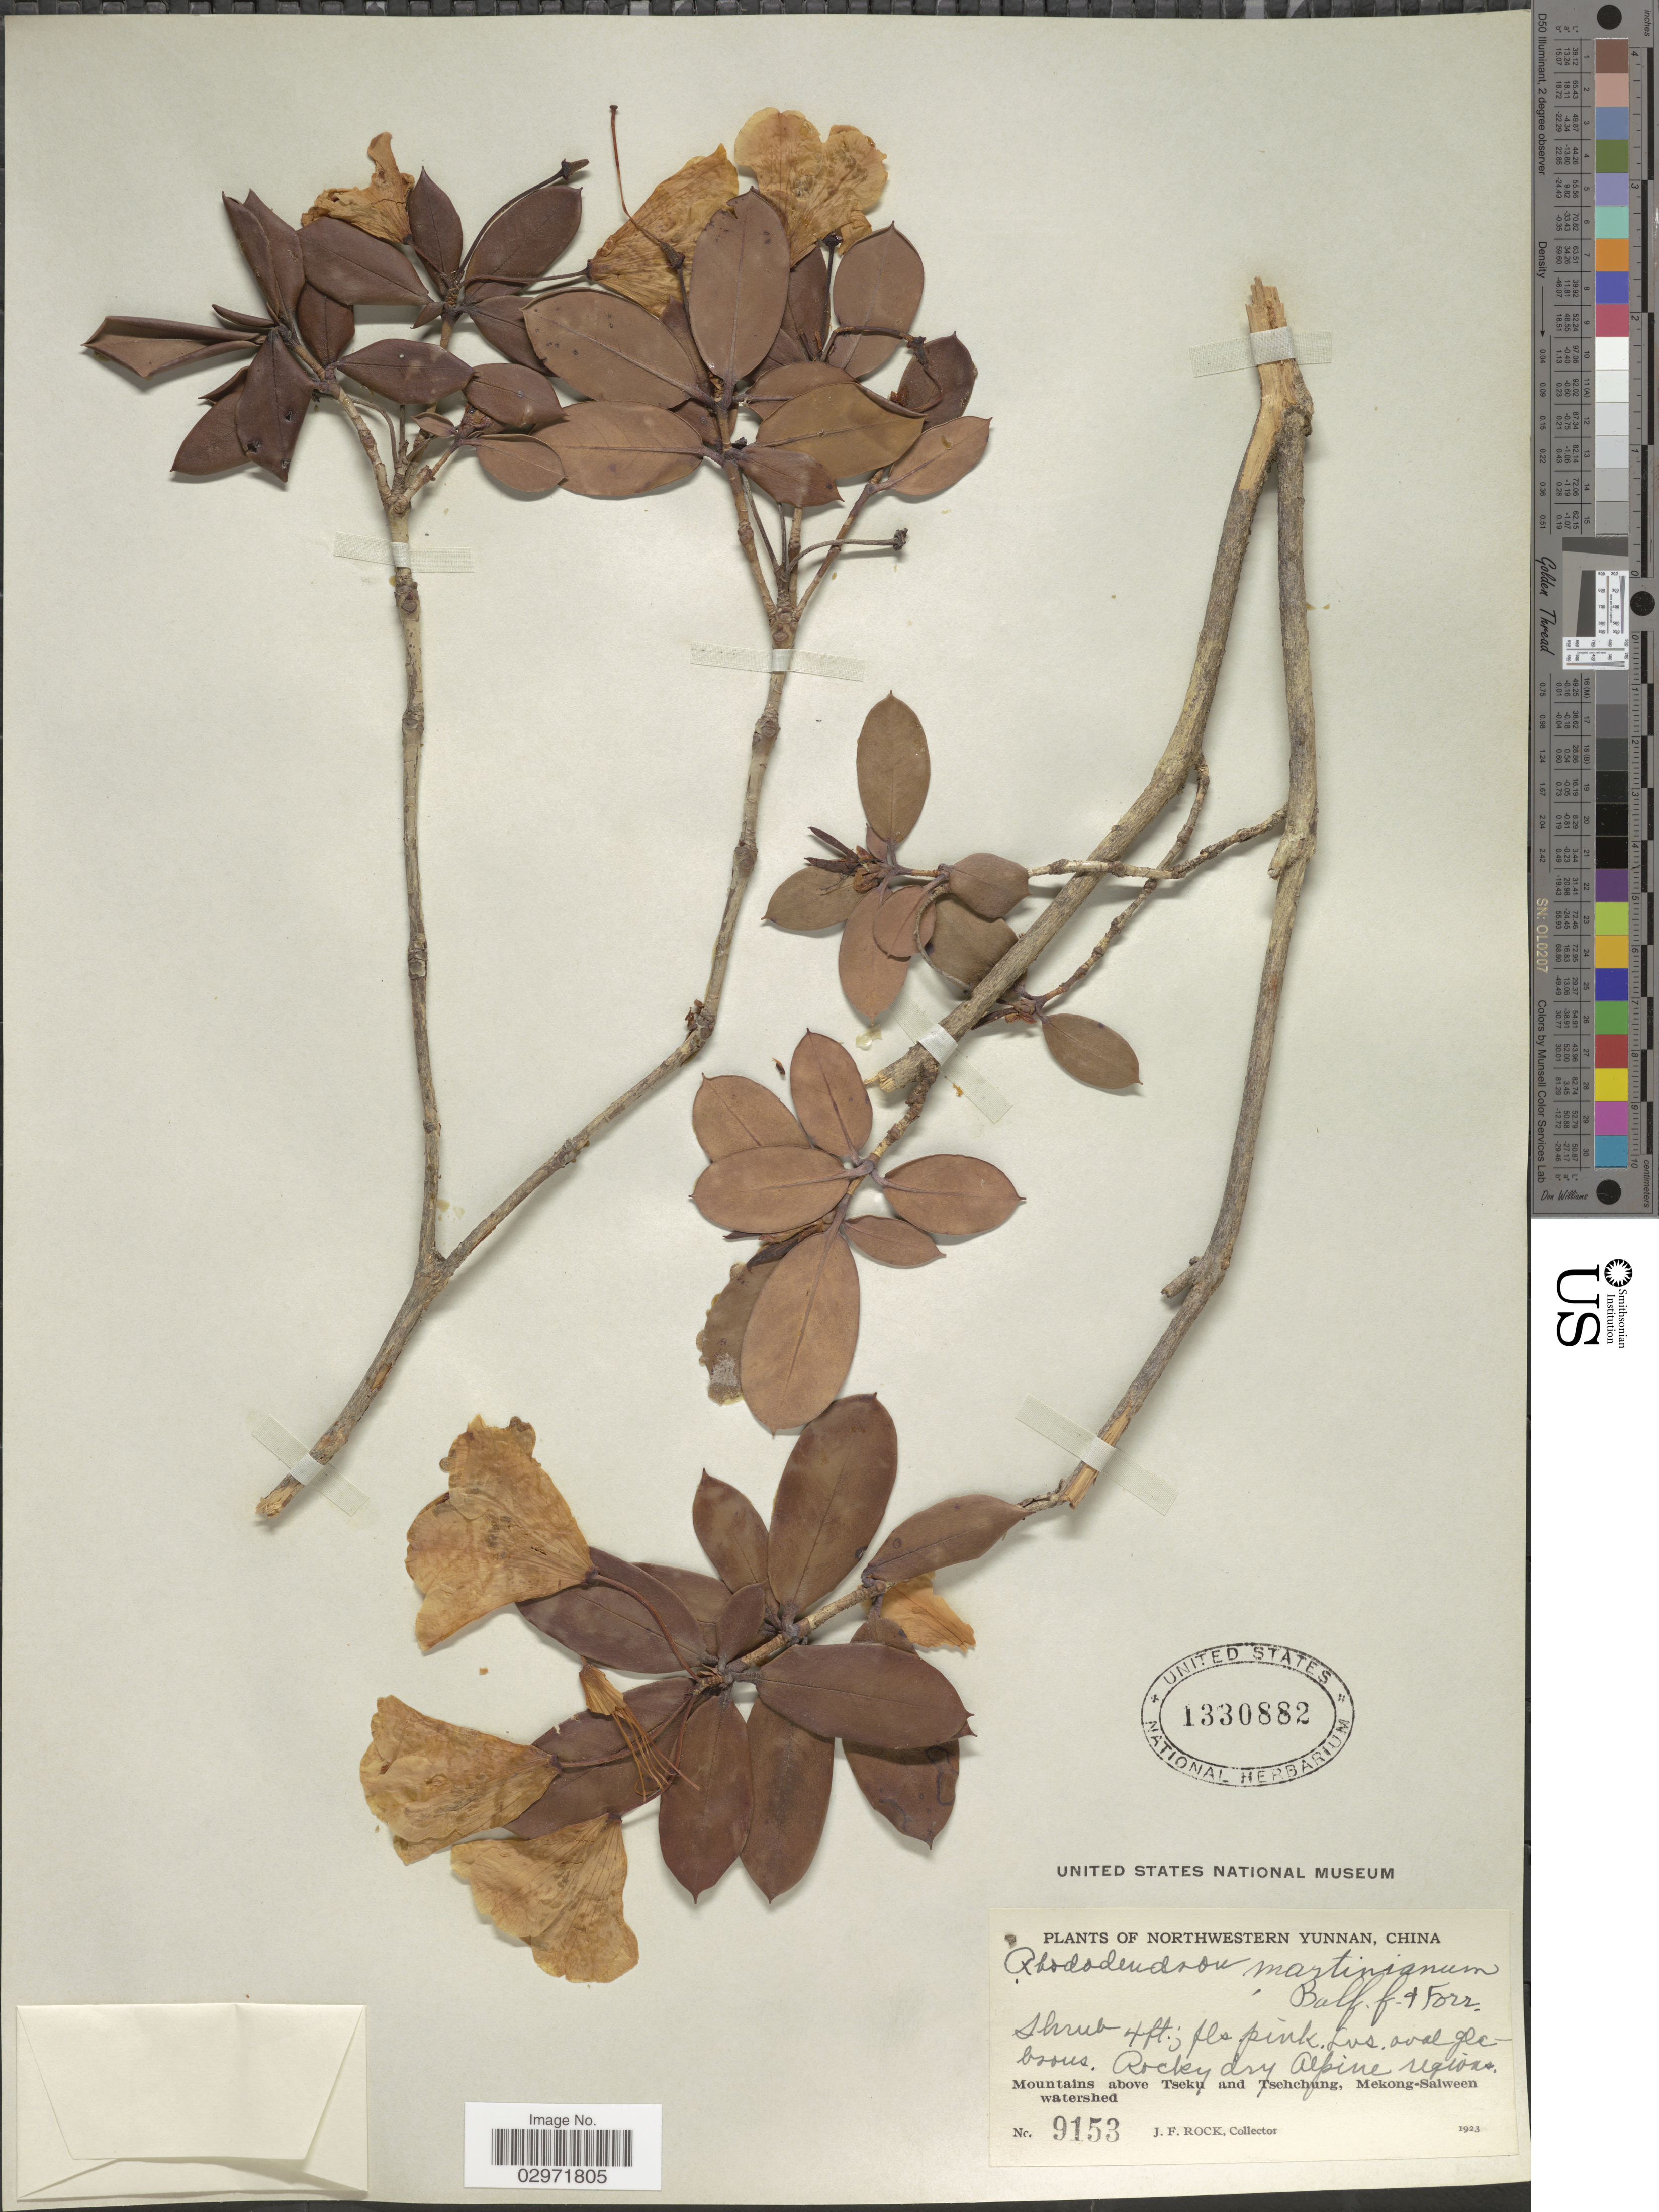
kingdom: Plantae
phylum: Tracheophyta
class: Magnoliopsida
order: Ericales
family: Ericaceae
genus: Rhododendron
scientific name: Rhododendron martinianum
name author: Balf. f. & Forrest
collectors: J. Rock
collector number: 9153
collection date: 1923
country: China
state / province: Yunnan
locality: Northwestern Yunnan. Rocky dry Alpine regions. Mountans above Tseku and Tsehchung, Mekong -Salween watershed.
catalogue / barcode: US 1330882